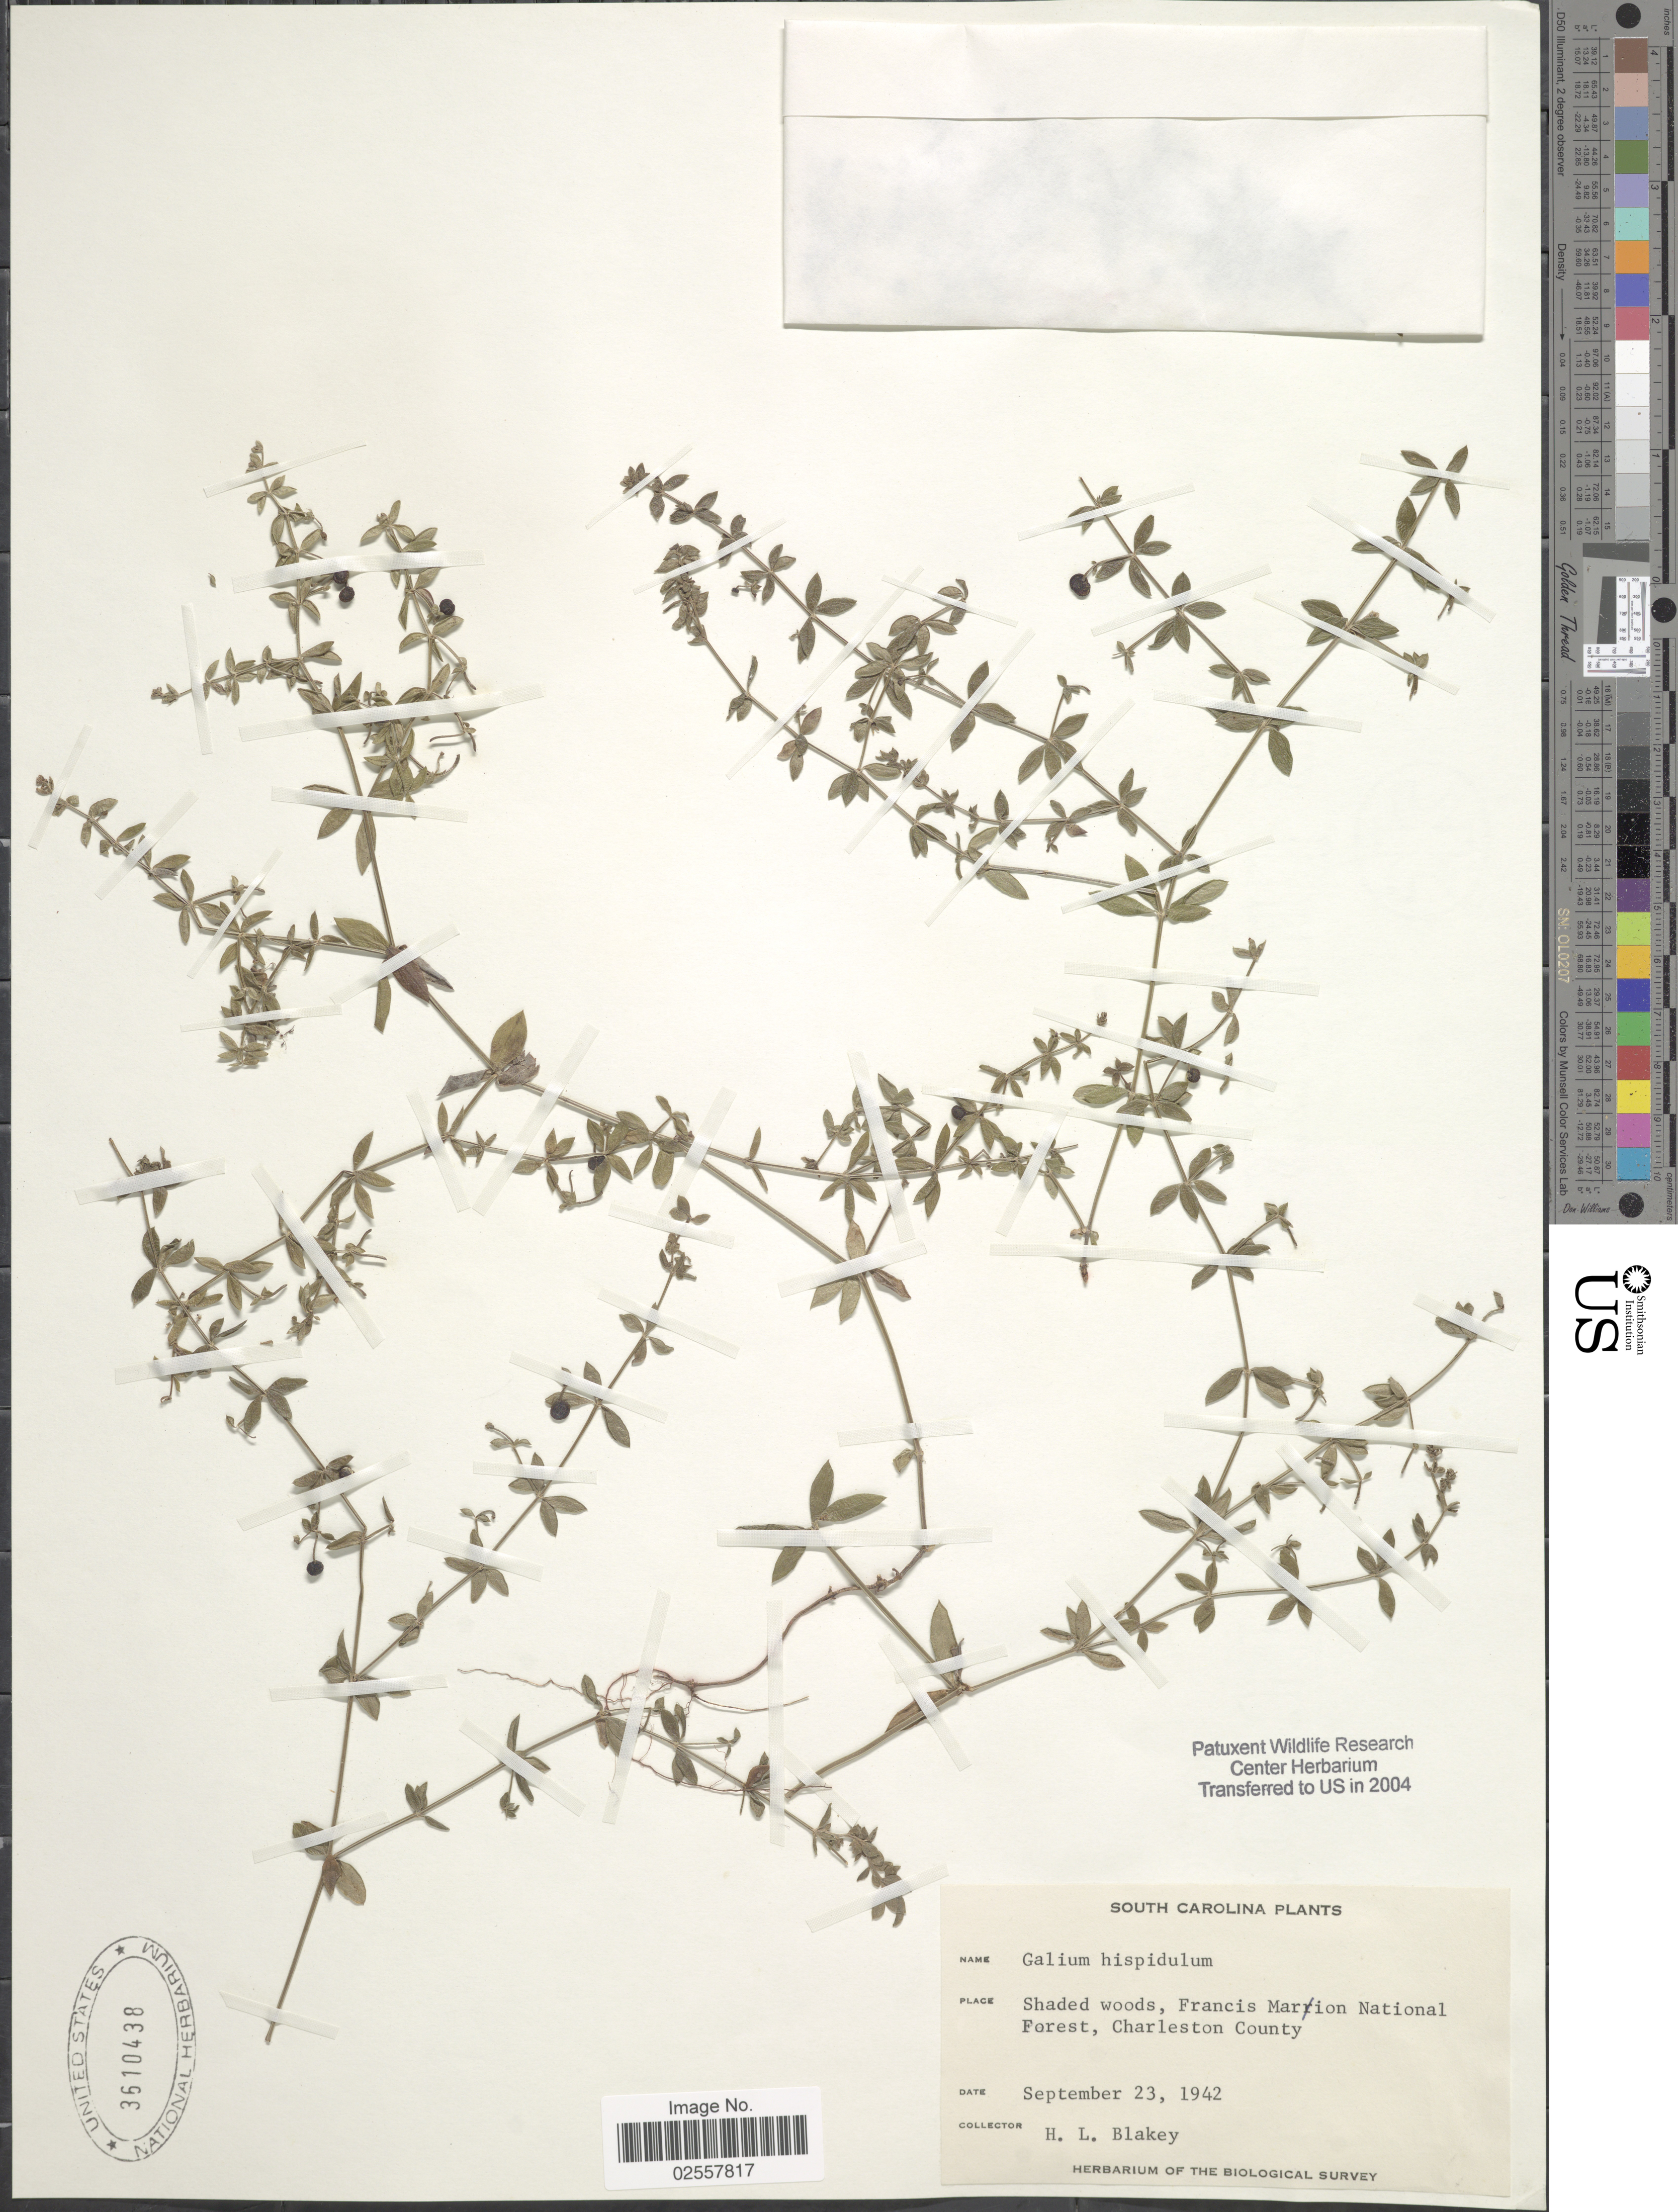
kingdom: Plantae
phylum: Tracheophyta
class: Magnoliopsida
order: Gentianales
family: Rubiaceae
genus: Galium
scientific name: Galium hispidulum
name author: Michx.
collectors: H. Blakey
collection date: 1942-09-23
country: United States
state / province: South Carolina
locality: Shaded woods, Francis Marion National Forest, Charleston County.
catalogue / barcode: US 3610438